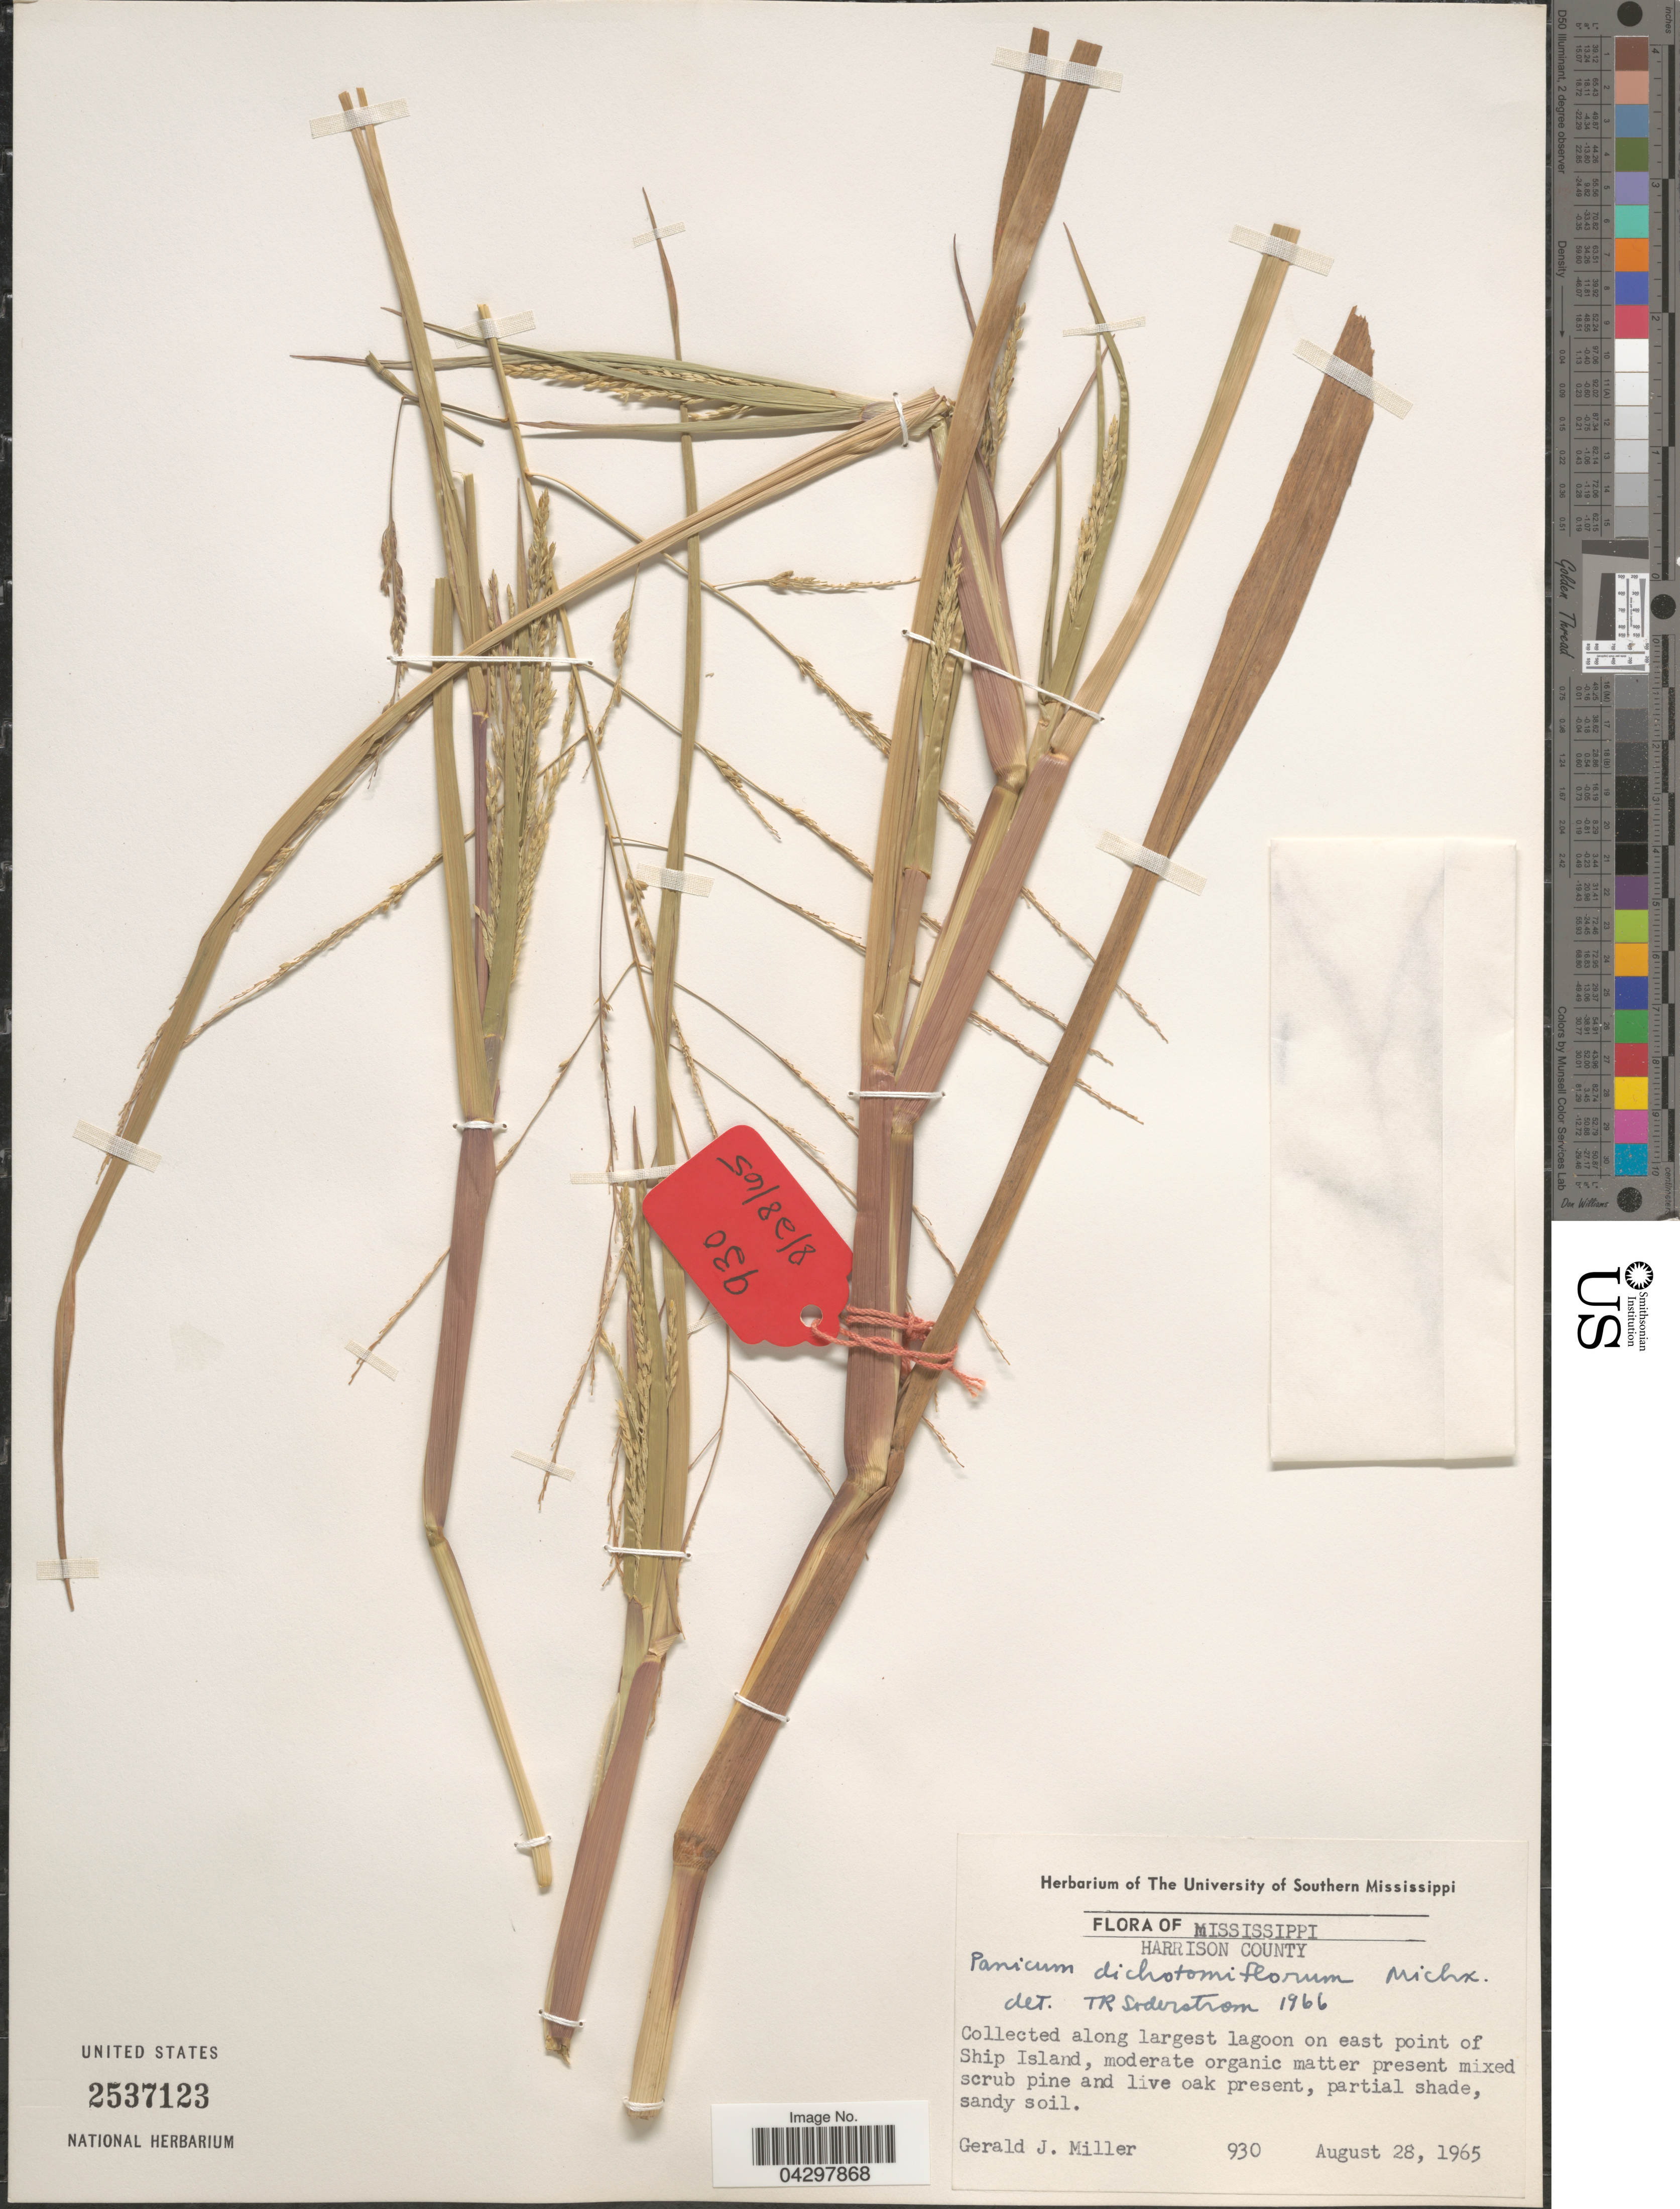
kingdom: Plantae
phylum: Tracheophyta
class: Liliopsida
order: Poales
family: Poaceae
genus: Panicum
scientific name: Panicum dichotomiflorum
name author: Michx.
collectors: G. Miller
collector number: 930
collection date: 1965-08-28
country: United States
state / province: Mississippi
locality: Harrison County. Along largest lagoon on east point of Ship Island.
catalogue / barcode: US 2537123